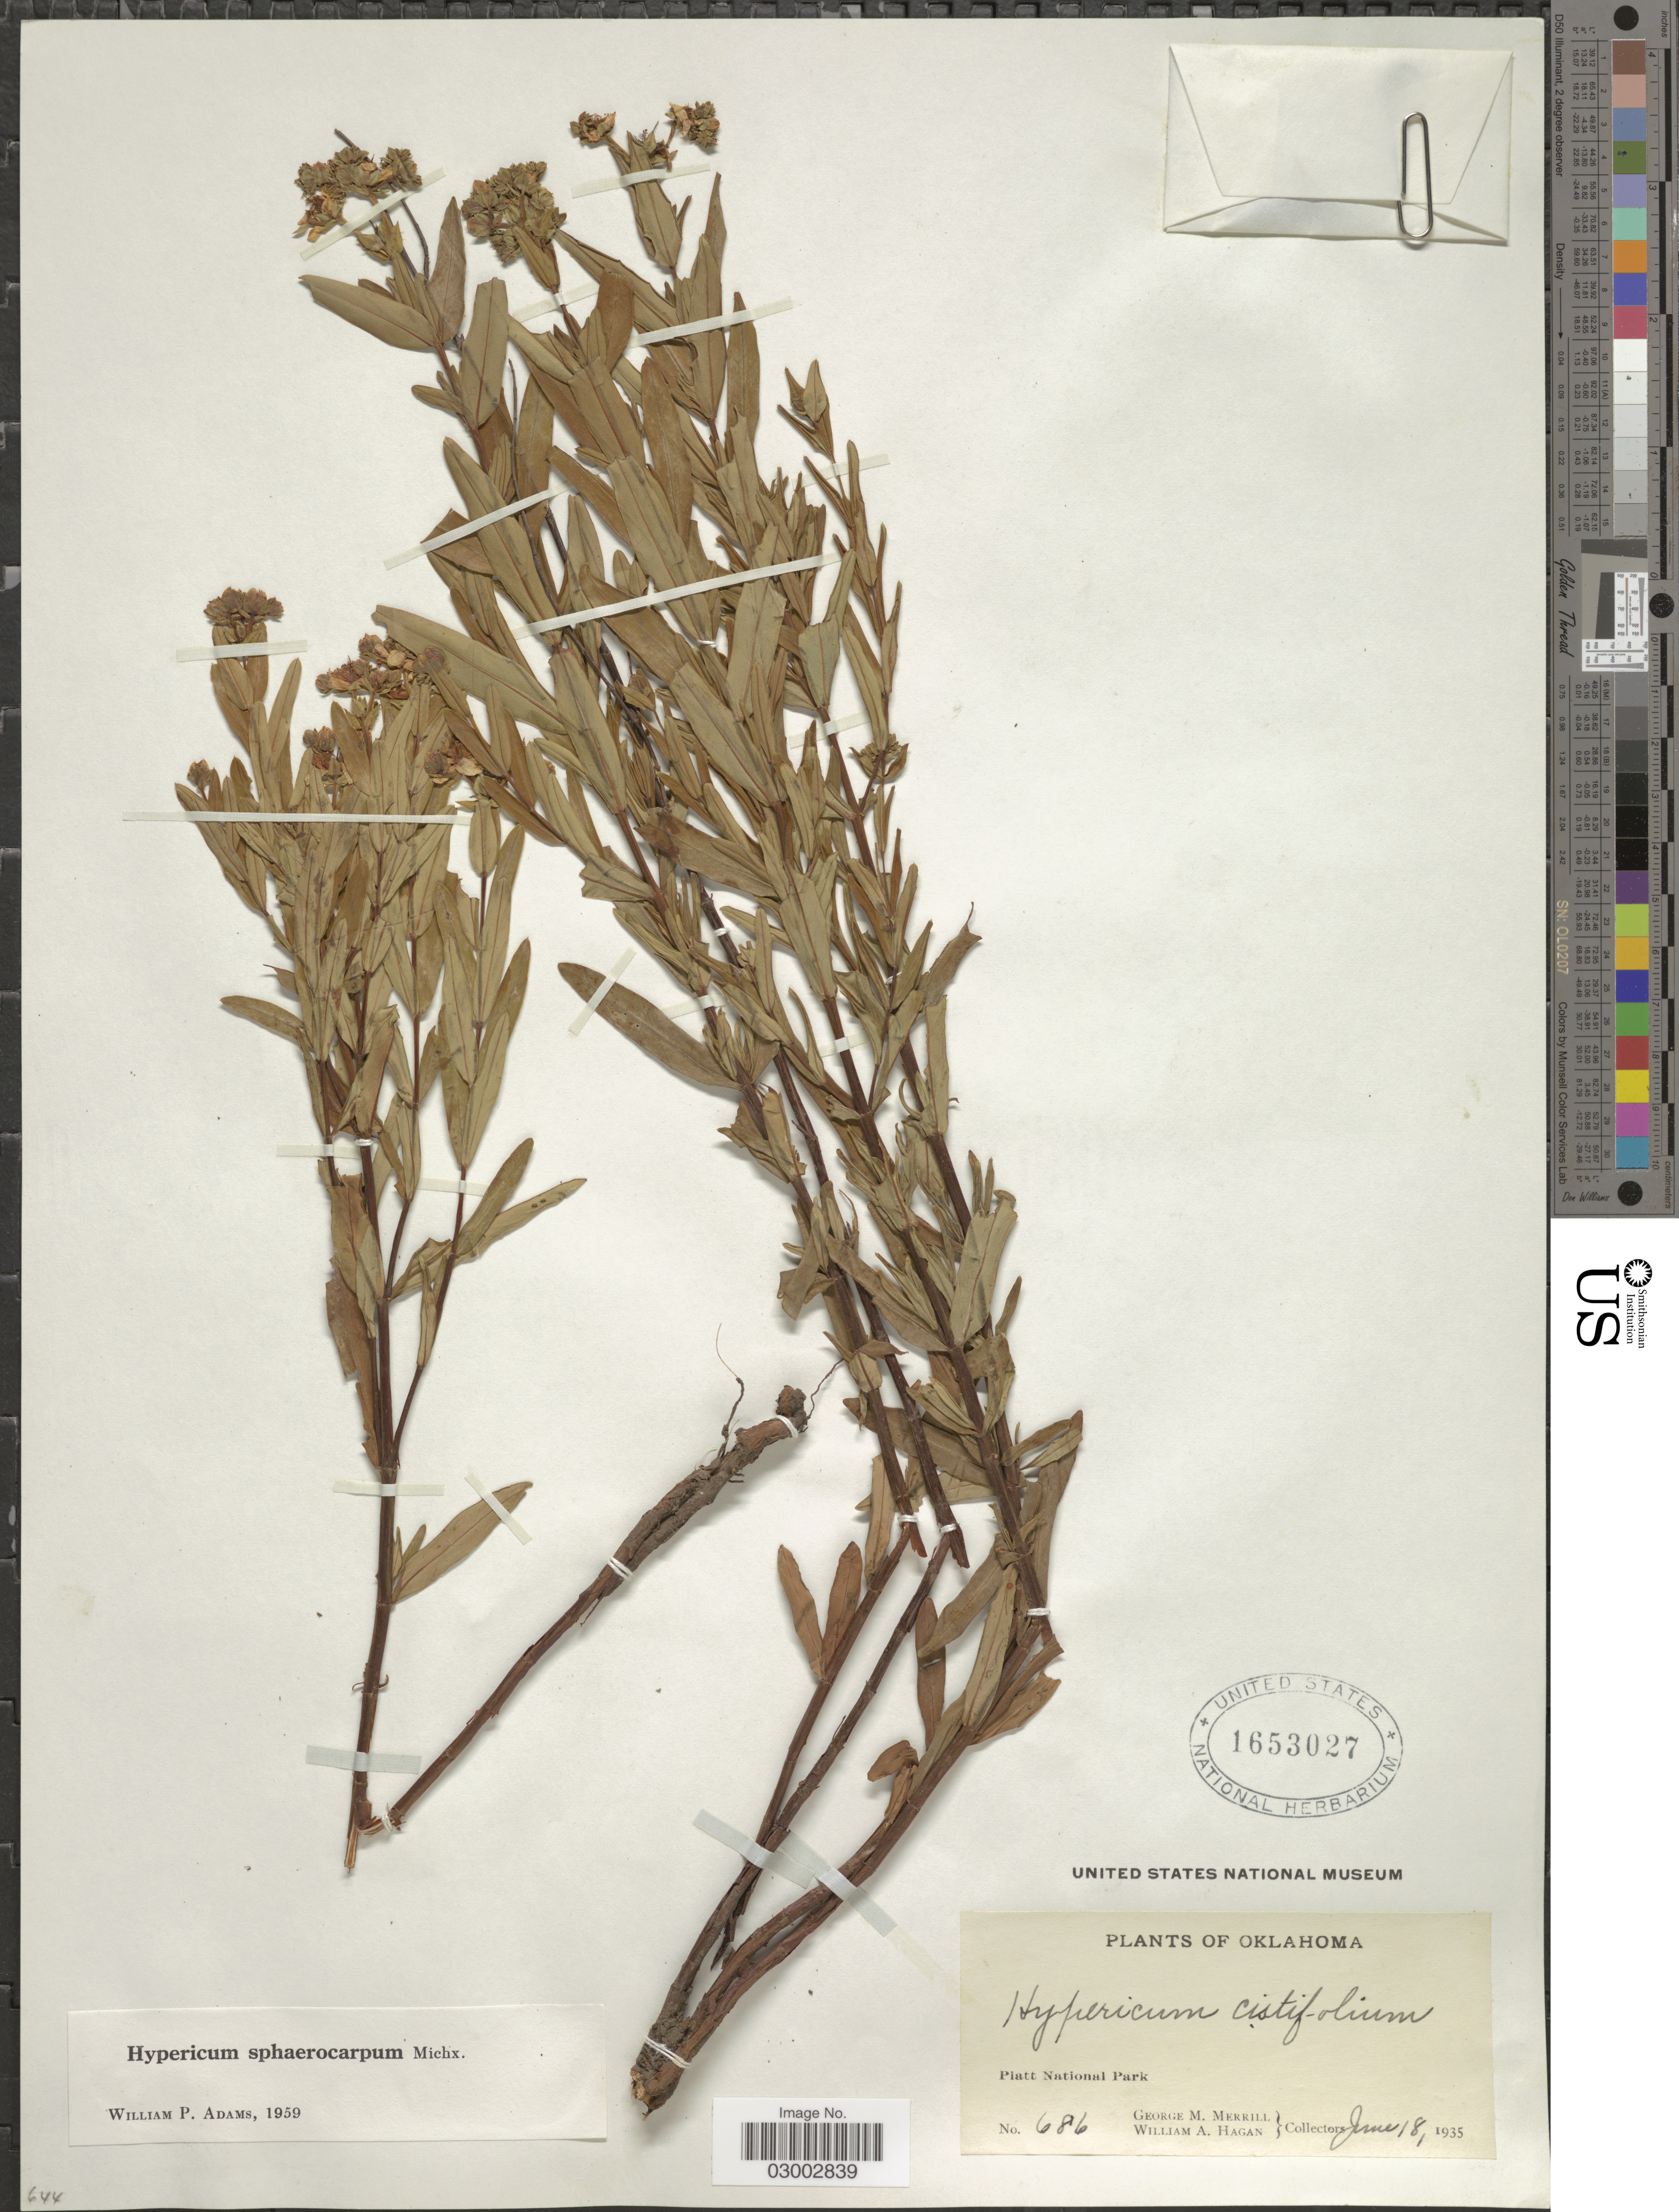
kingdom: Plantae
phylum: Tracheophyta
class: Magnoliopsida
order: Malpighiales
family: Hypericaceae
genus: Hypericum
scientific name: Hypericum sphaerocarpum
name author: Michx.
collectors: G. M. Merrill & W. Hagan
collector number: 686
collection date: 1935-06-18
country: United States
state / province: Oklahoma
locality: Platt National Park.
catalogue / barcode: US 1653027